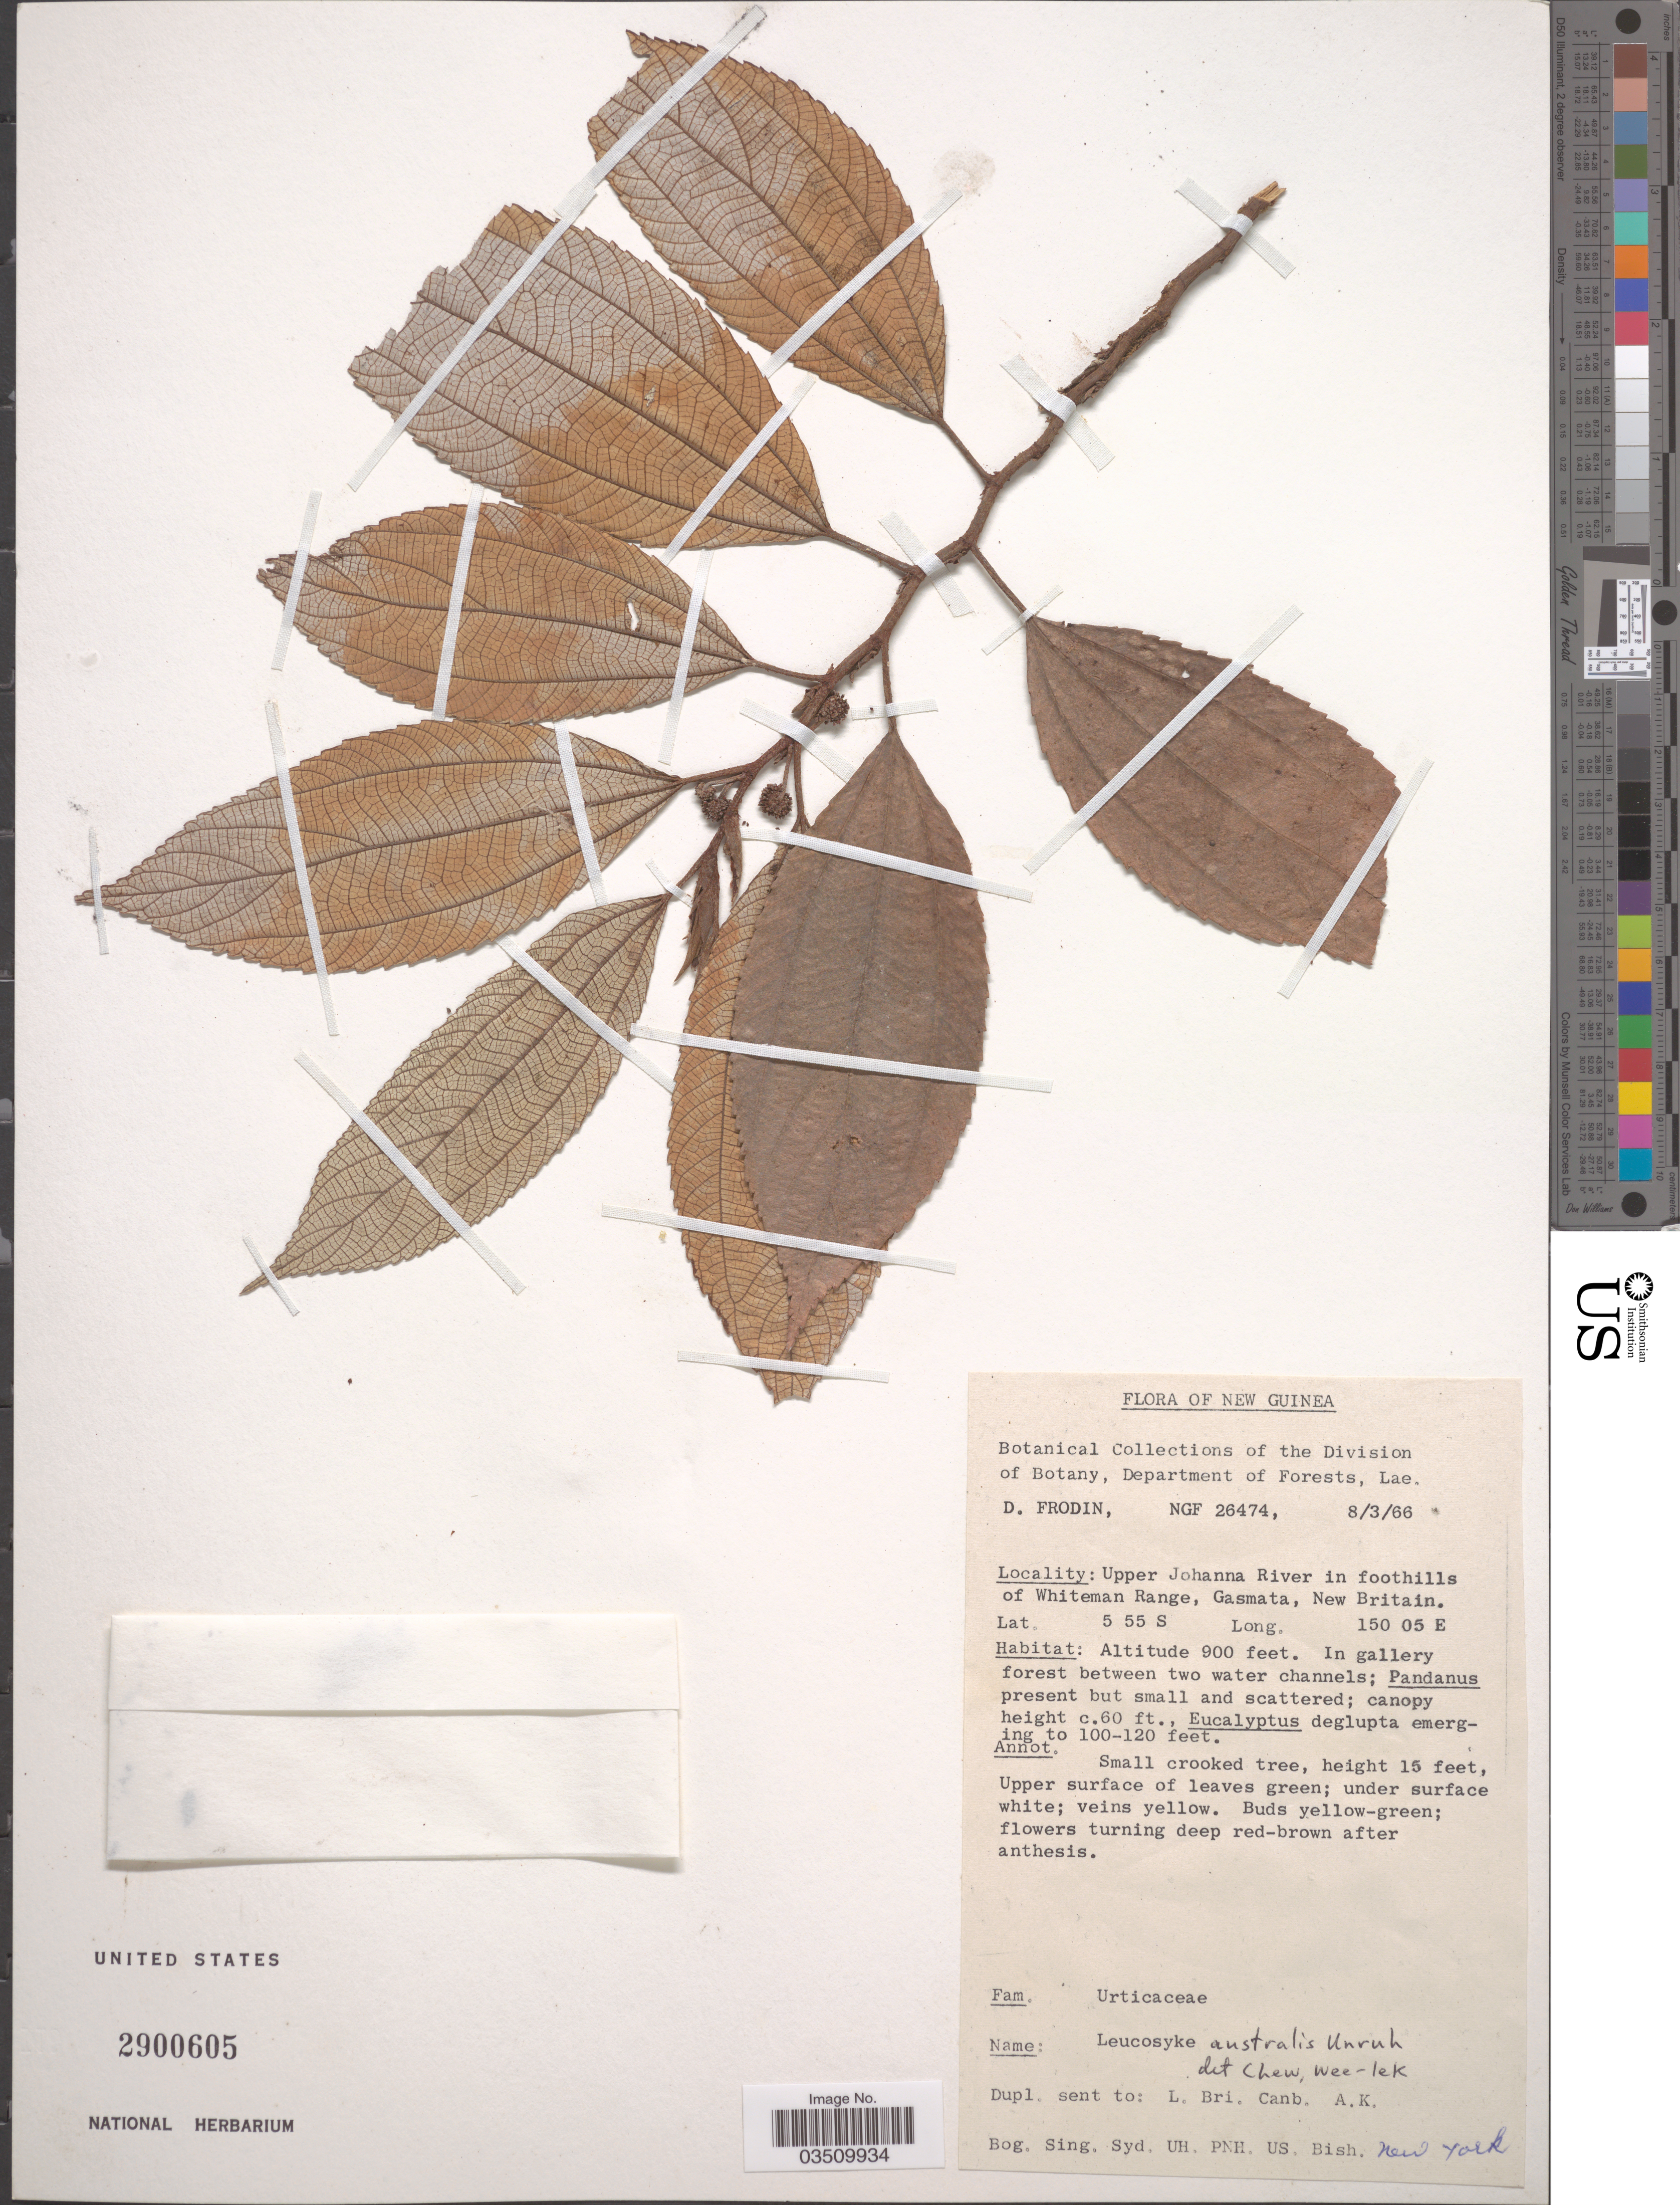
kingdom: Plantae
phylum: Tracheophyta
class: Magnoliopsida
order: Rosales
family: Urticaceae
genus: Leucosyke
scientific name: Leucosyke australis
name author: Unruh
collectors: D. G. Frodin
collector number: NGF 26474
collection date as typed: Transcribed d/m/y: 8/3/66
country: Papua New Guinea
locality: New Guinea. Upper Johanna River in foothills of Whiteman Range, Gasmata, New Britain.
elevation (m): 274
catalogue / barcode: US 2900605